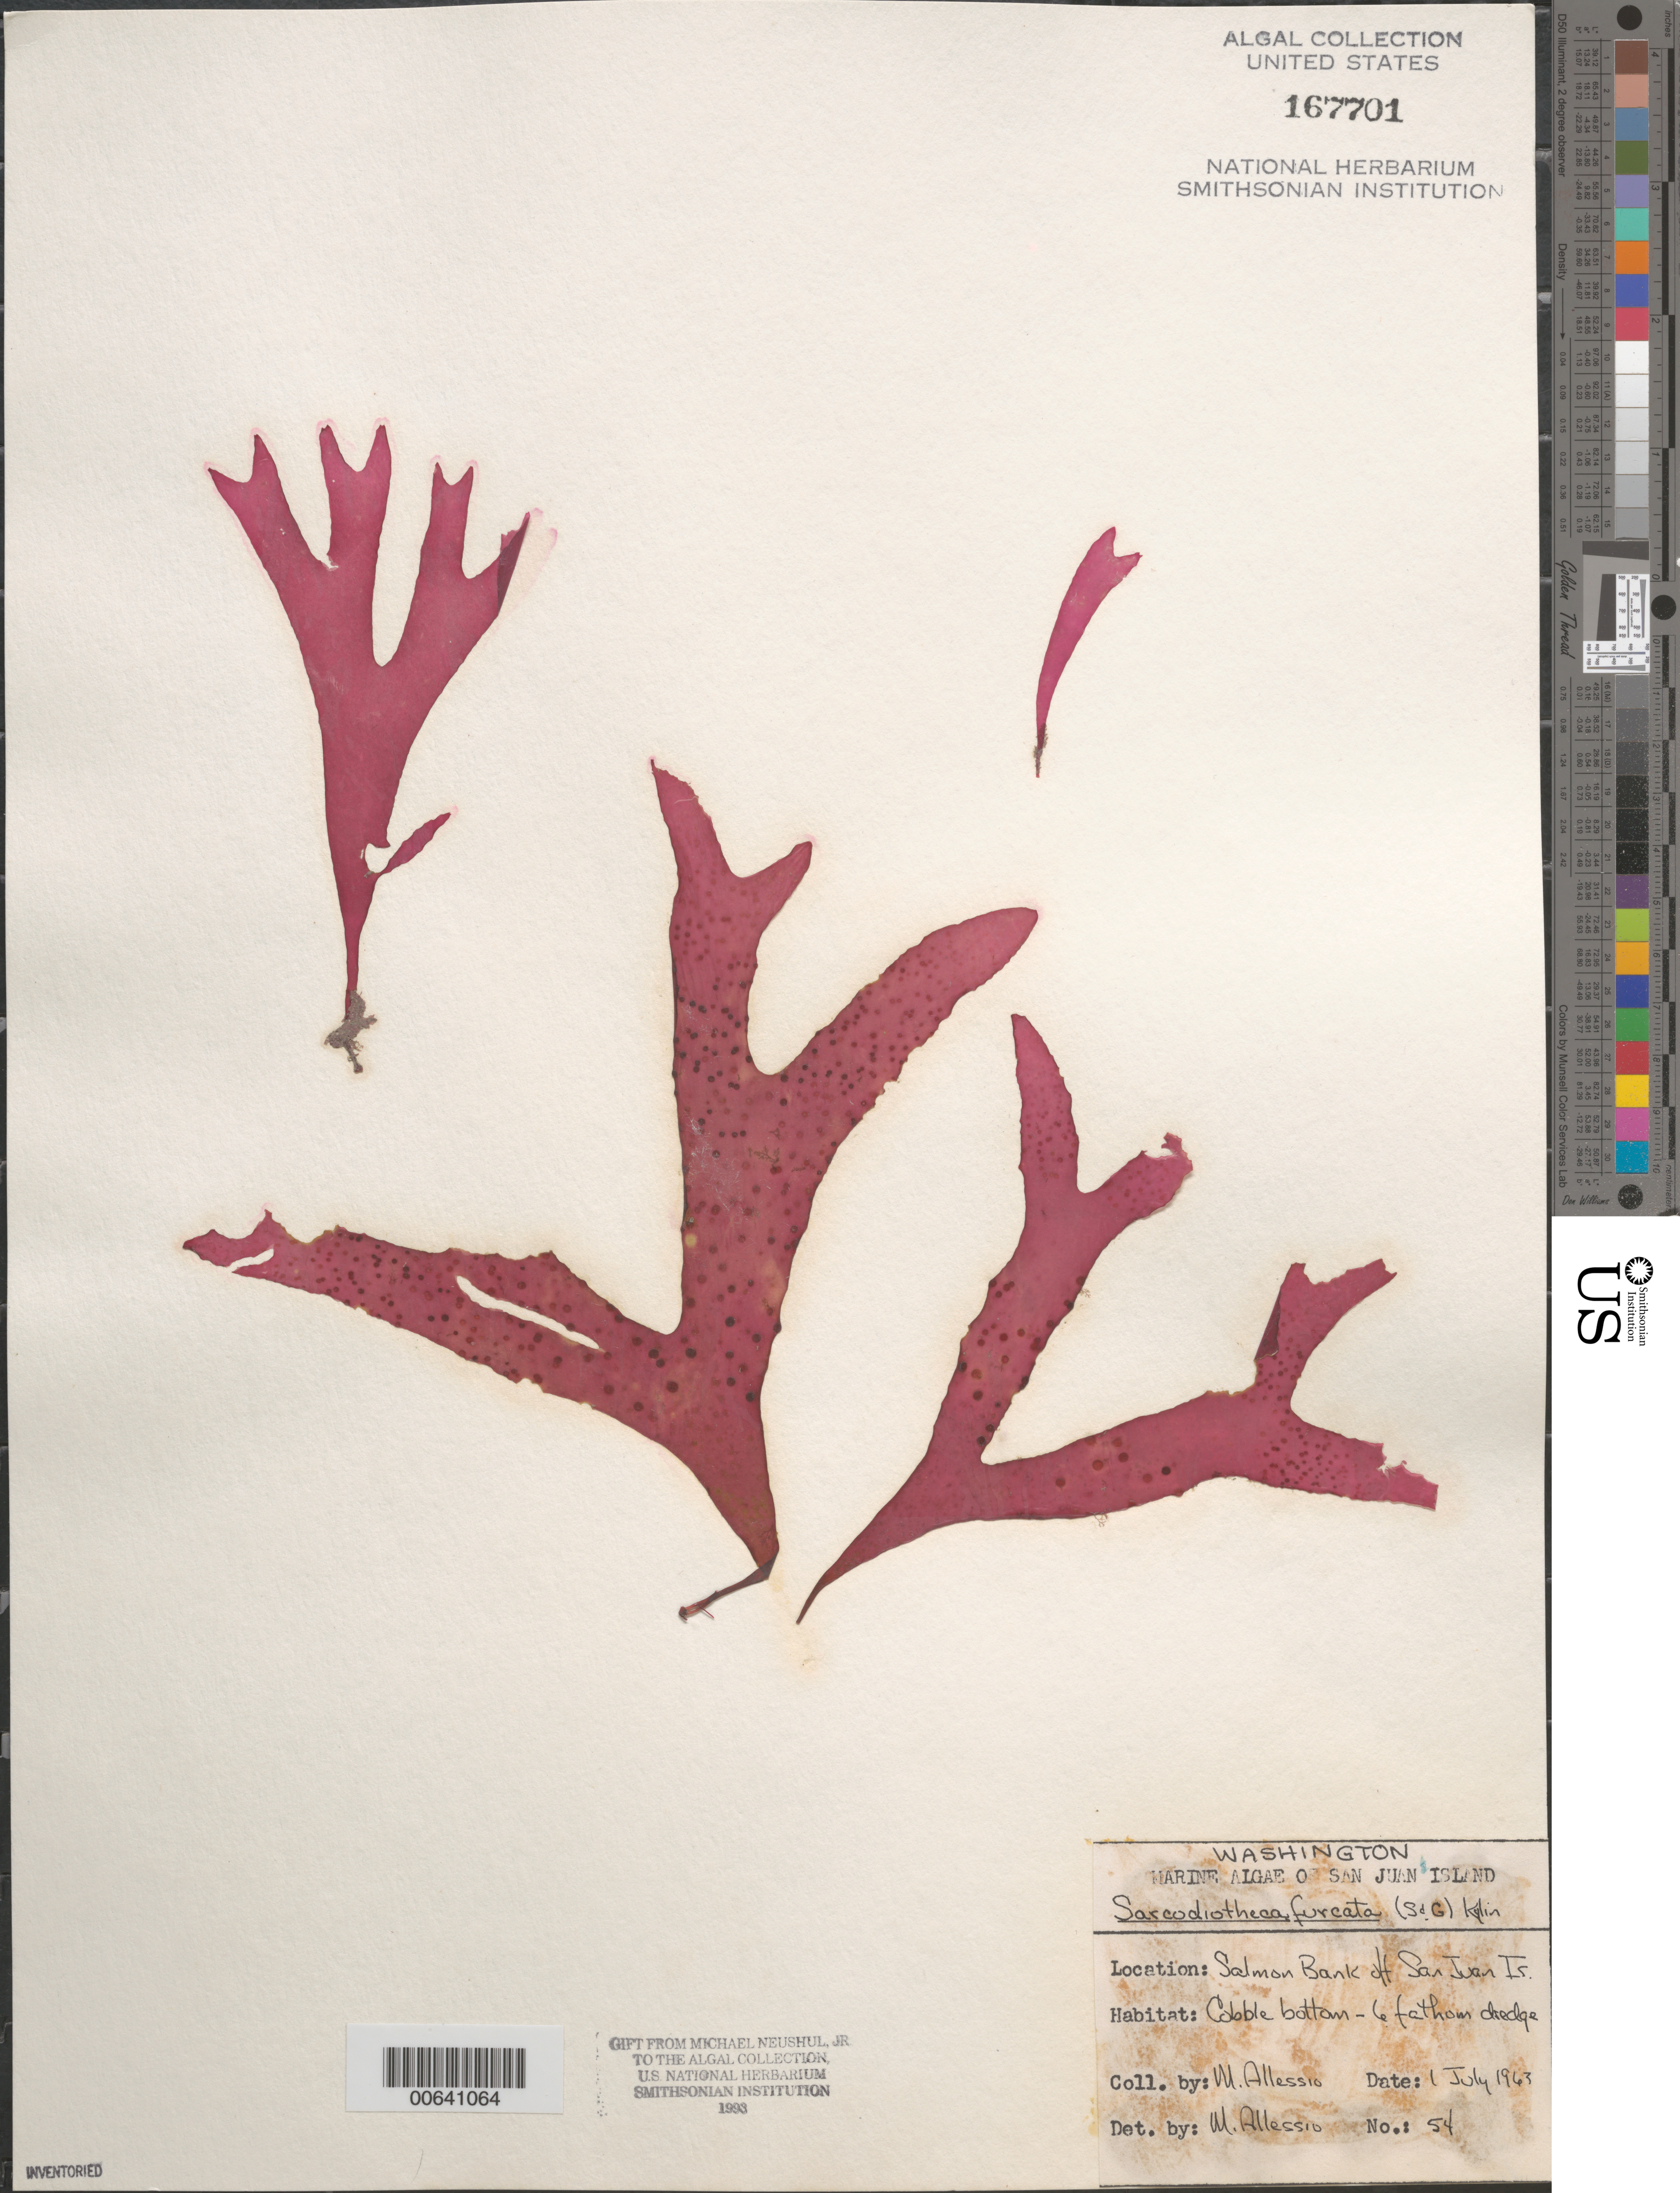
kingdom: Plantae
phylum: Rhodophyta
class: Florideophyceae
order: Corallinales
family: Mesophyllumaceae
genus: Clathromorphum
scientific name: Clathromorphum sp.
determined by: Adey, W. H., Curator (BOT), Smithsonian Institution - National Museum of Natural History (UNITED STATES)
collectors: W. H. Adey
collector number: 64-44- 6A-070-090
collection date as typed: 27 Aug 1964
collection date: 1964-08-27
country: Canada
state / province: Newfoundland and Labrador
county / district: Ramea Islands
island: Great Islands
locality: Ramea and Great Islands, Fish Head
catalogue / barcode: US 170055